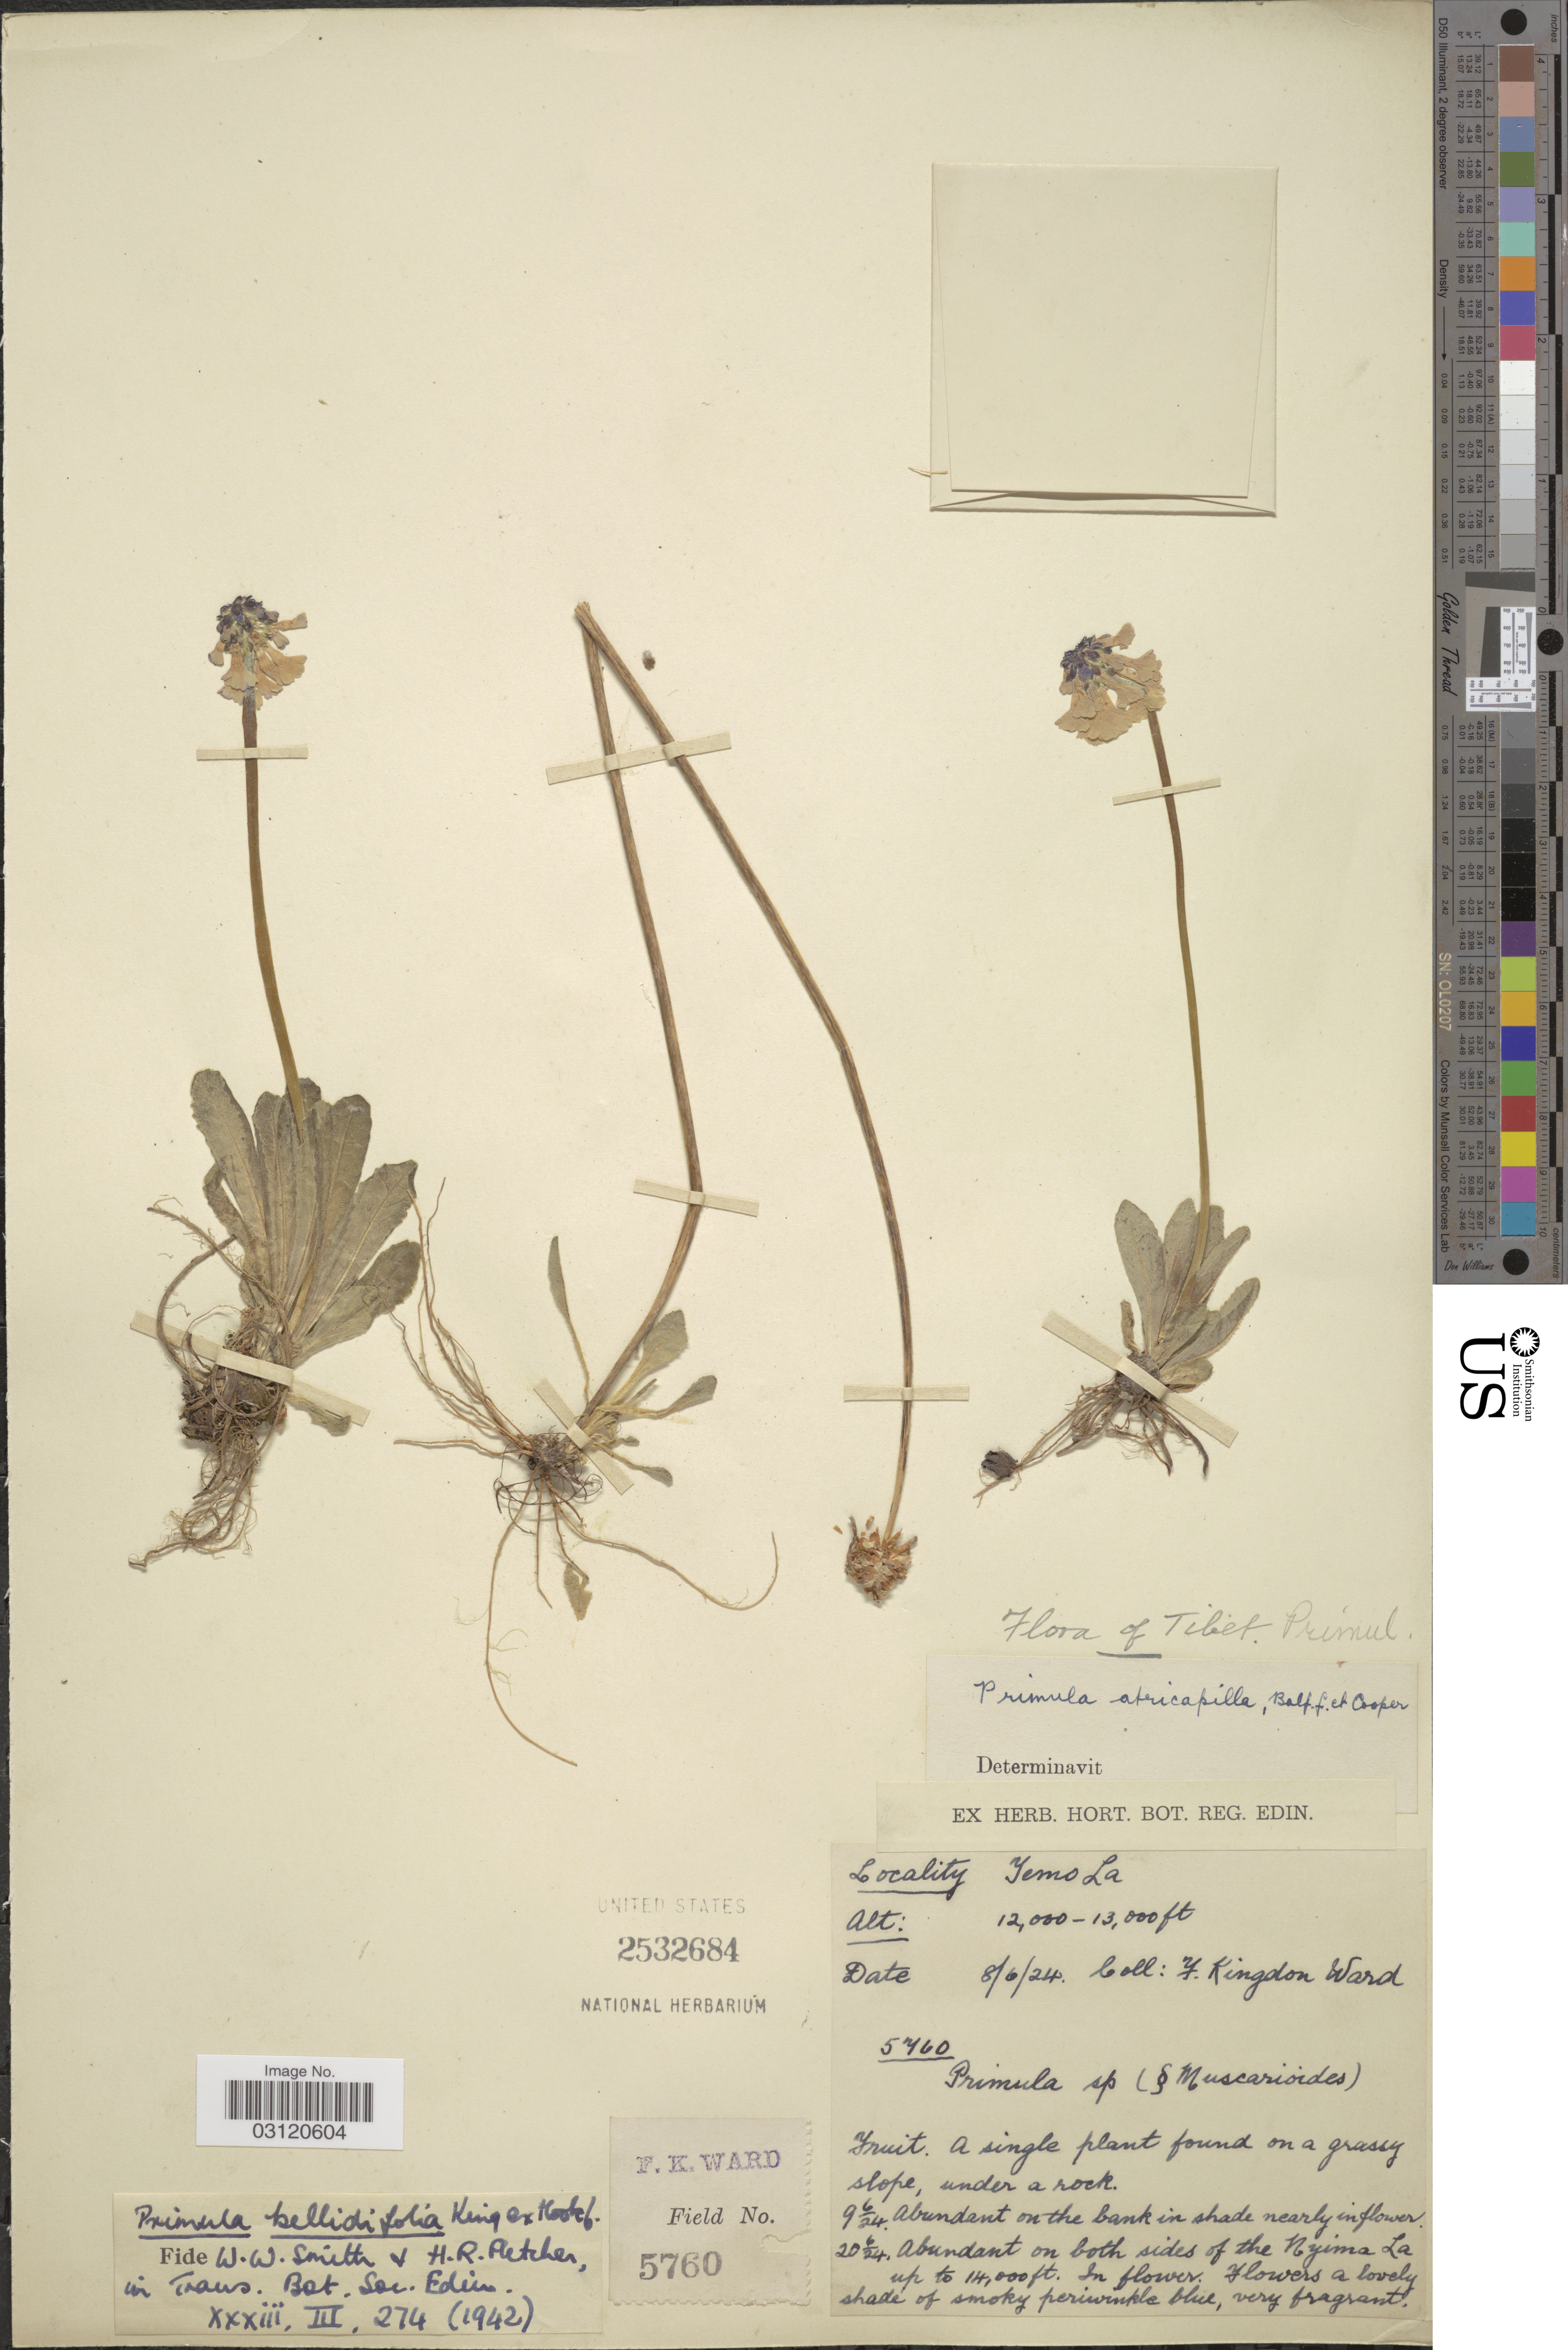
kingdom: Plantae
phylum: Tracheophyta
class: Magnoliopsida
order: Ericales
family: Primulaceae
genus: Primula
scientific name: Primula bellidifolia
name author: King ex Hook. f.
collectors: F. Kingdon Ward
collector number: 5760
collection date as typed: Transcribed d/m/y: 8/6/24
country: China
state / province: Xizang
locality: Temo La.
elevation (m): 3658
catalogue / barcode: US 2532684